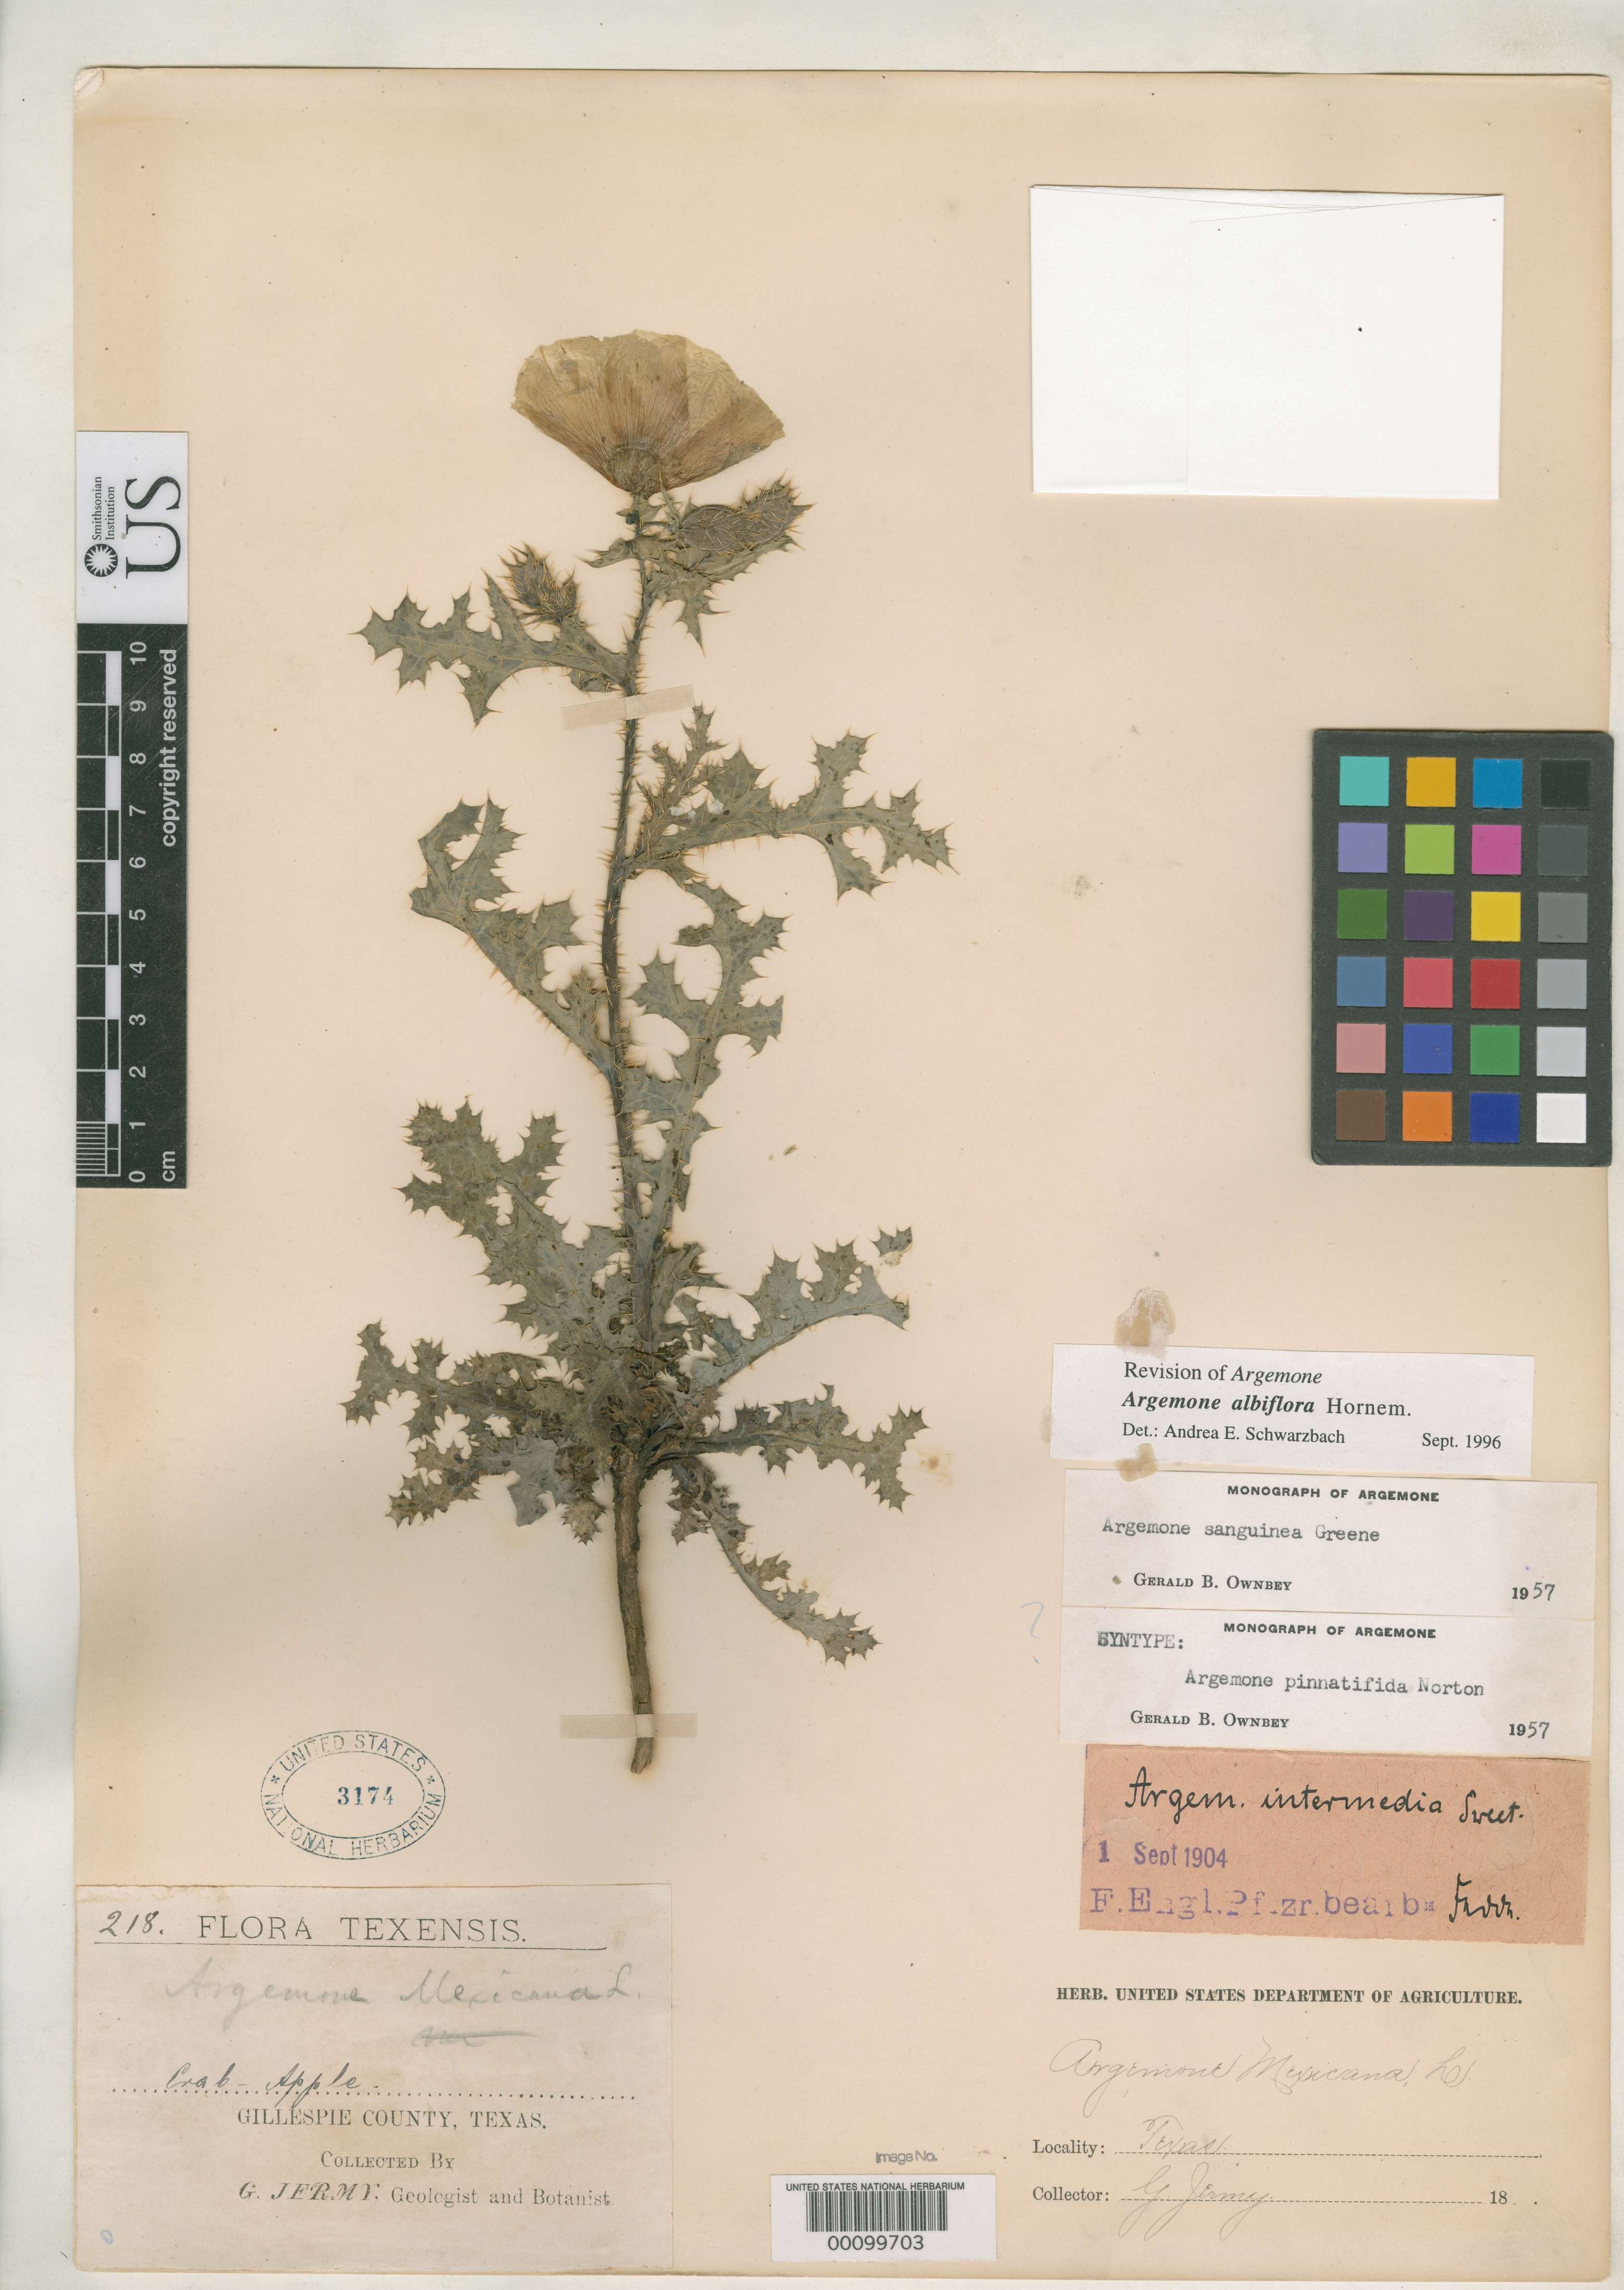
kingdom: Plantae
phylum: Tracheophyta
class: Magnoliopsida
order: Ranunculales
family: Papaveraceae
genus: Argemone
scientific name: Argemone pinnatifida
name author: Norton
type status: Syntype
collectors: G. Jermy & T. C. Porter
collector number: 1378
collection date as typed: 1894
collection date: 1894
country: United States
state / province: Texas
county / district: Gillespie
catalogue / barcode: US 3174